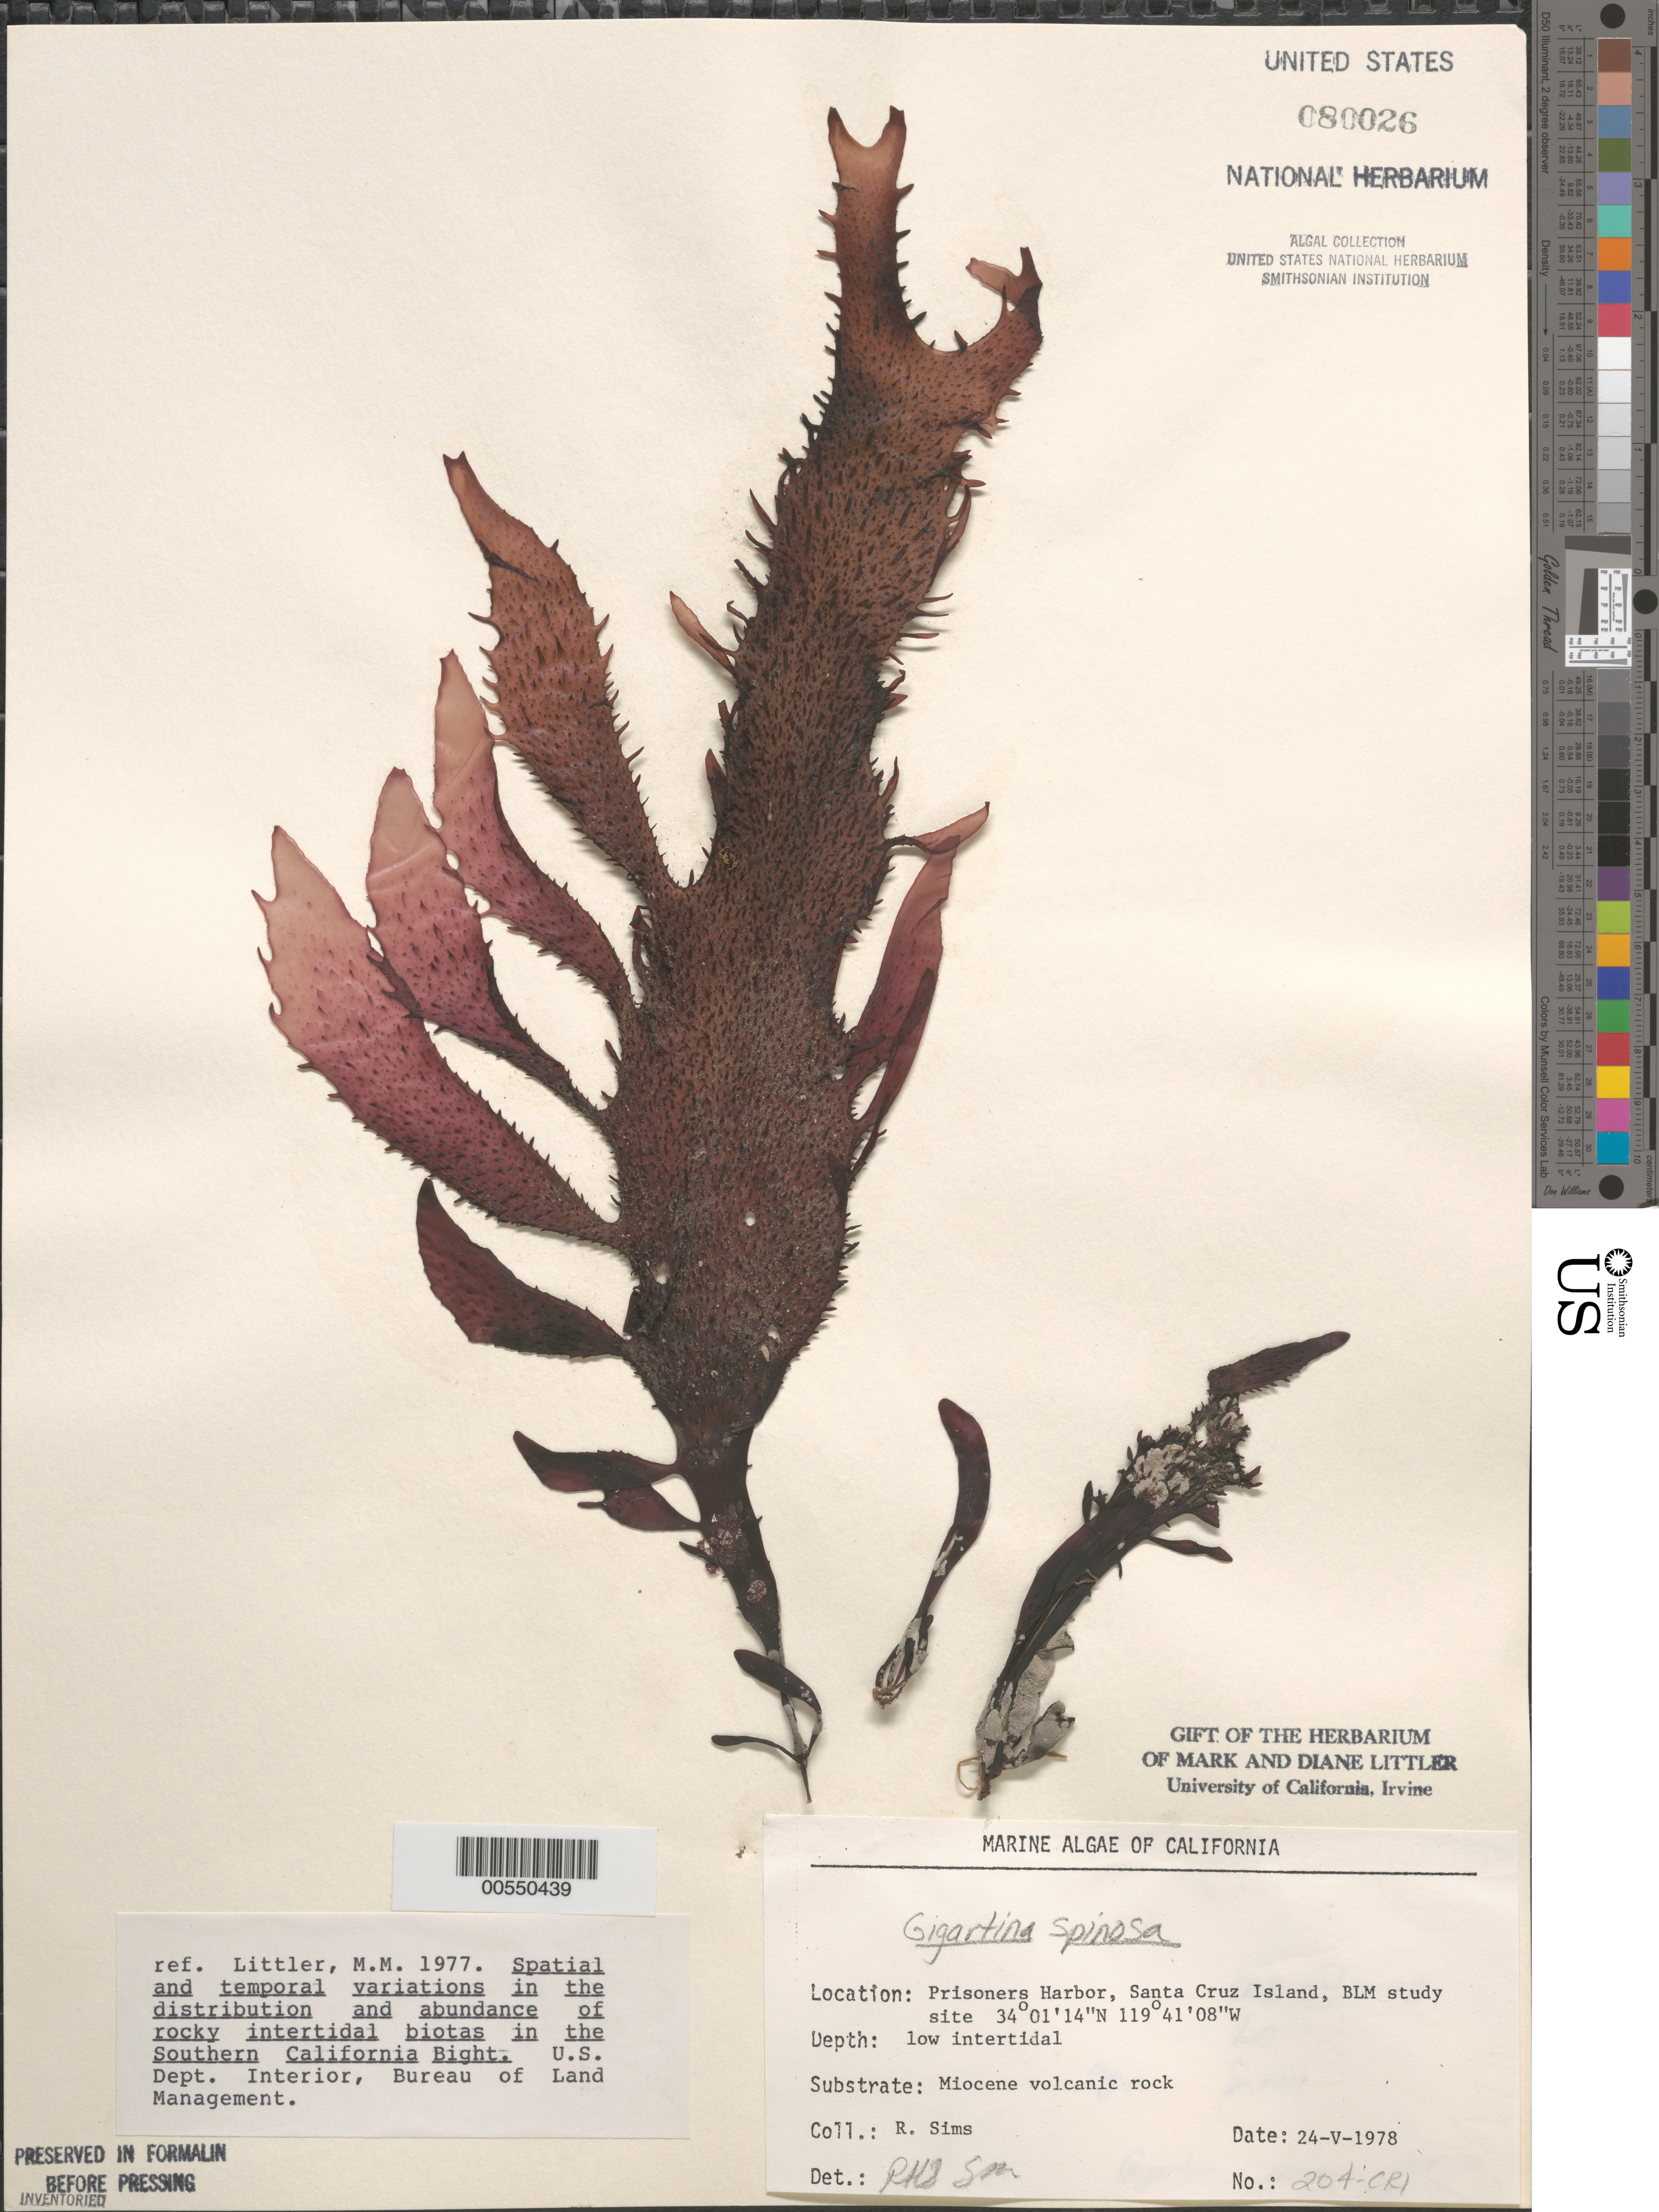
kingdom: Plantae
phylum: Rhodophyta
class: Florideophyceae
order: Gigartinales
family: Gigartinaceae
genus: Chondracanthus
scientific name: Chondracanthus spinosus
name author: (Kütz.) Guiry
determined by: Algae name updating Project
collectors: R. H. Sims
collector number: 204-cri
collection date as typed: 24 May 1978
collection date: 1978-05-24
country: United States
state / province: California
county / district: Santa Barbara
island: Santa Cruz Island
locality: Prisoners Harbor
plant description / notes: BLM-SOCALBIGHT Rocky Intertidal Survey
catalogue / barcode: US 80026